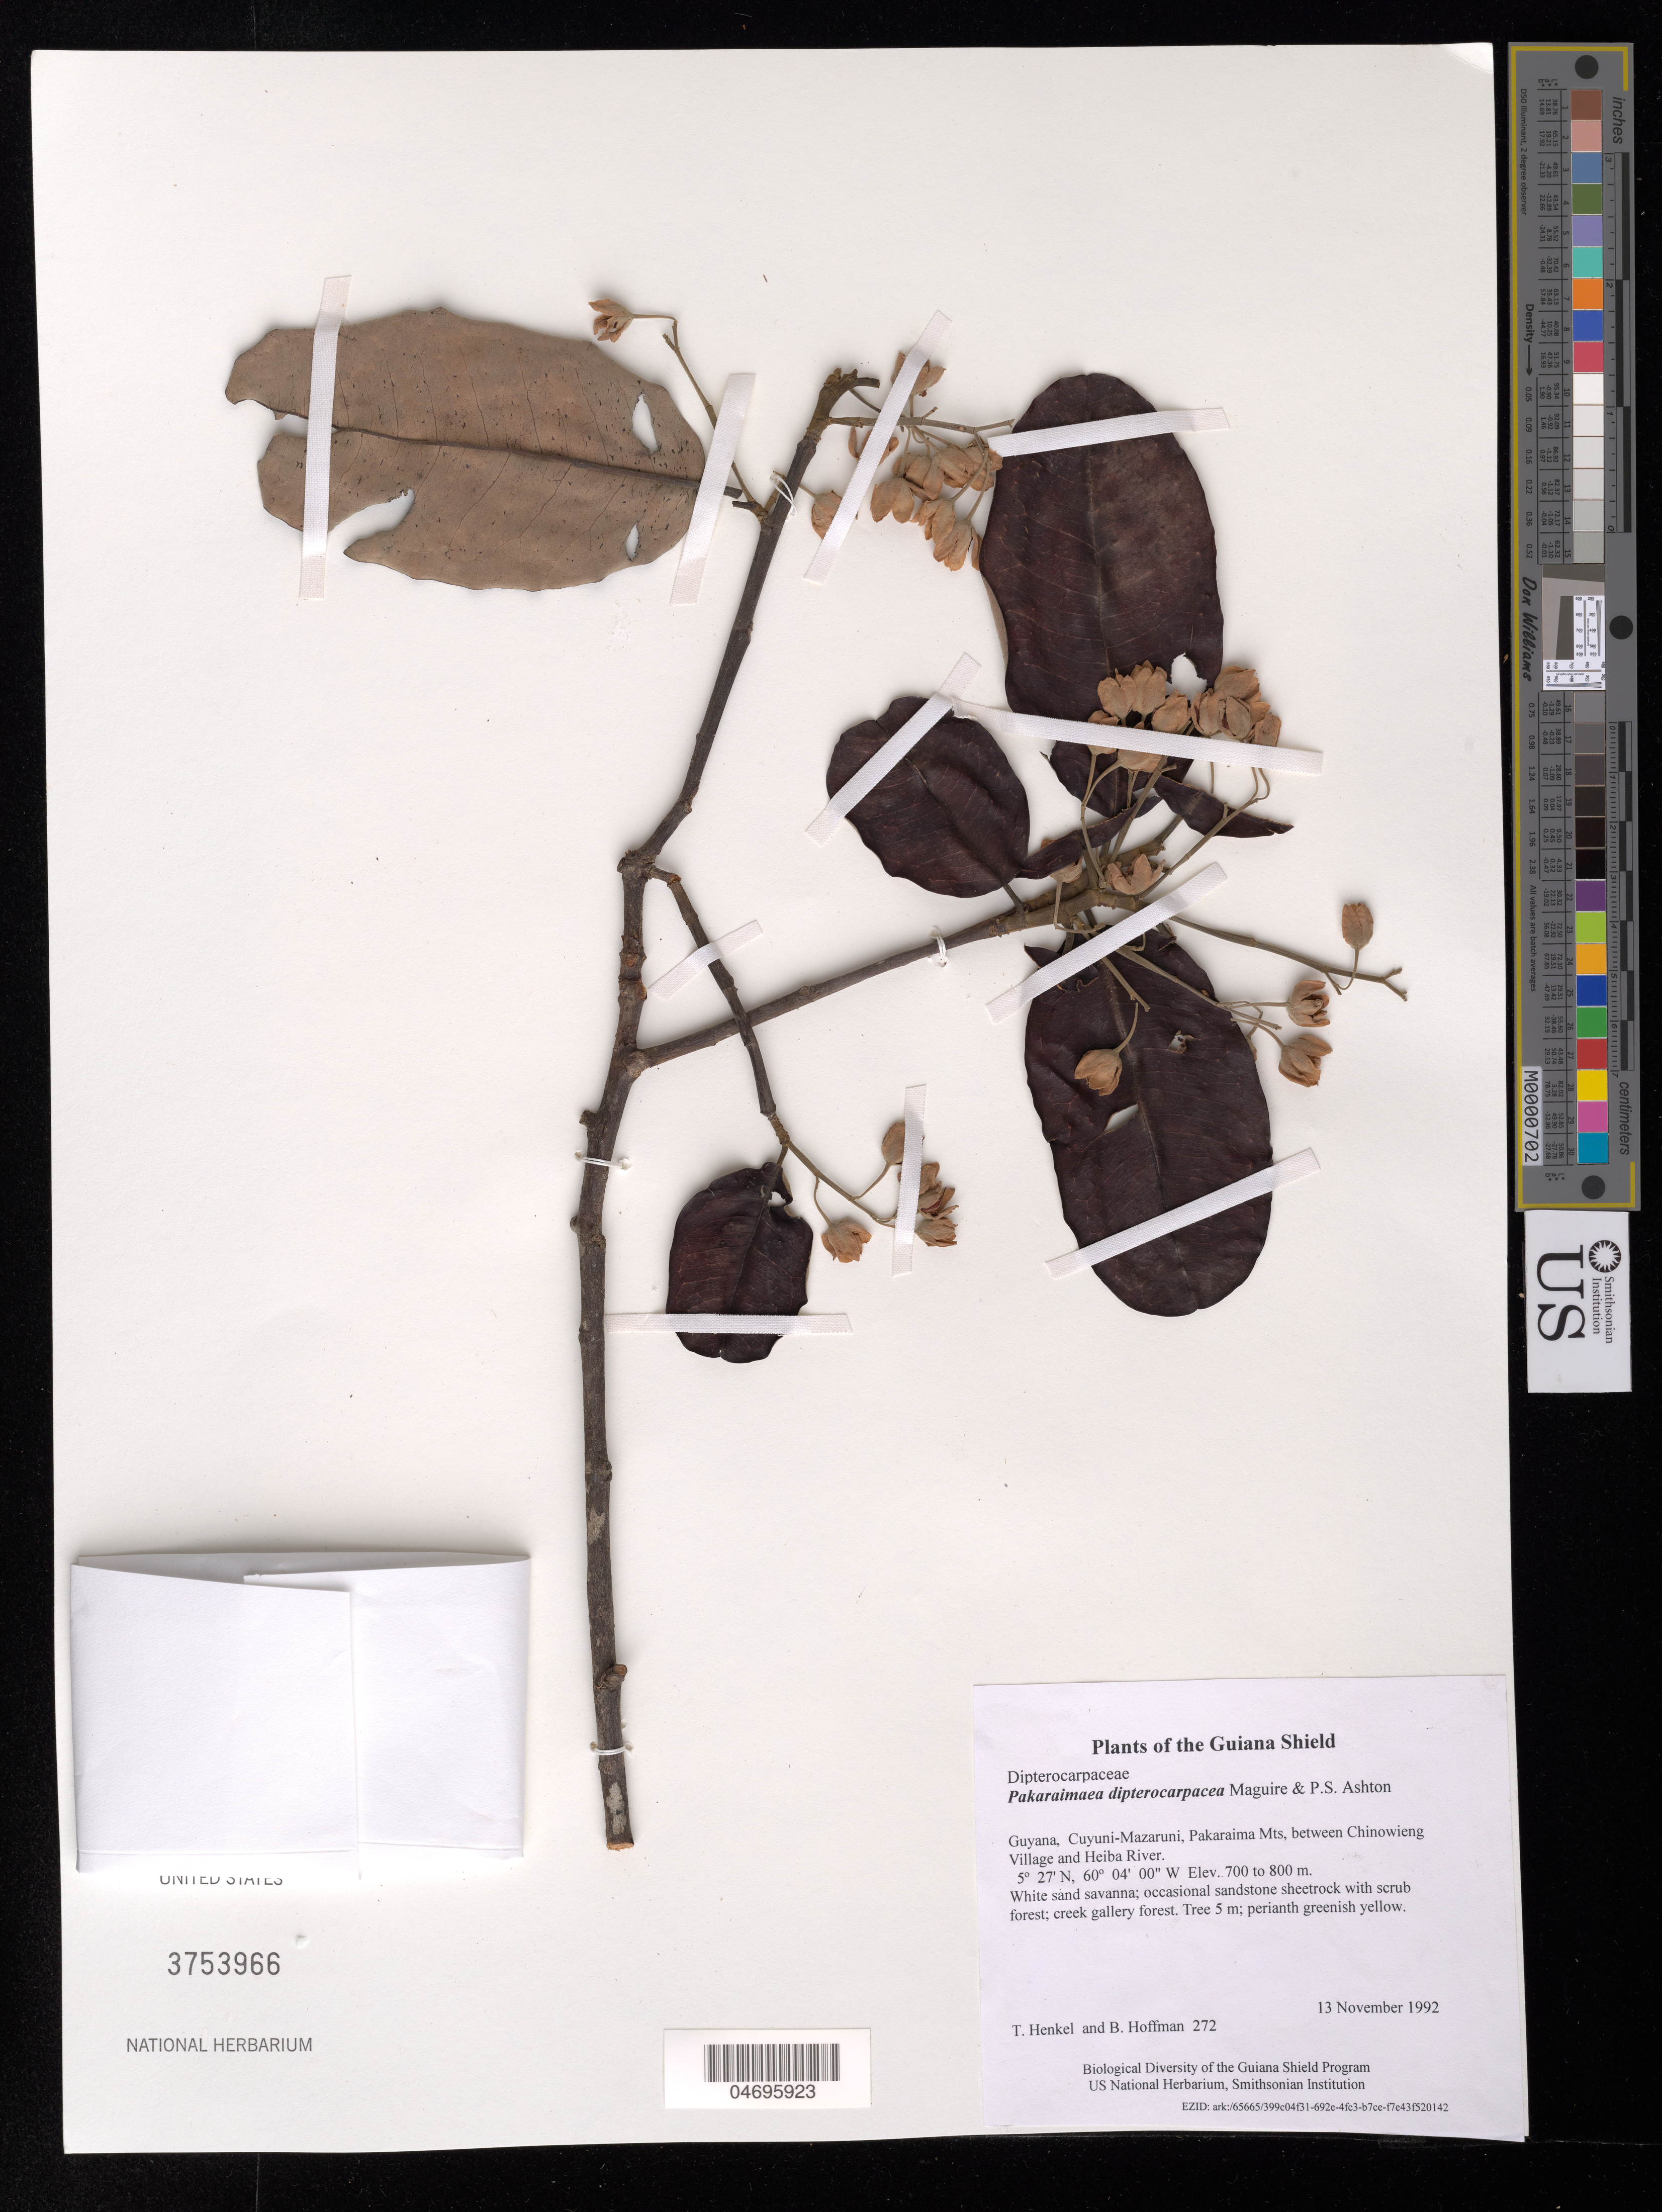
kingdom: Plantae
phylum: Tracheophyta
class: Magnoliopsida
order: Malvales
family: Dipterocarpaceae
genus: Pakaraimaea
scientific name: Pakaraimaea dipterocarpacea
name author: Maguire & P.S. Ashton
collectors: T. Henkel & B. Hoffman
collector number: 272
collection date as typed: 13 November 1992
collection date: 1992-11-13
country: Guyana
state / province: Cuyuni-Mazaruni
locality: Pakaraima Mts, between Chinowieng Village and Heiba River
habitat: White sand savanna; occasional sandstone sheetrock with scrub forest; creek gallery forest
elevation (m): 700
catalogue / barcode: US 3753966